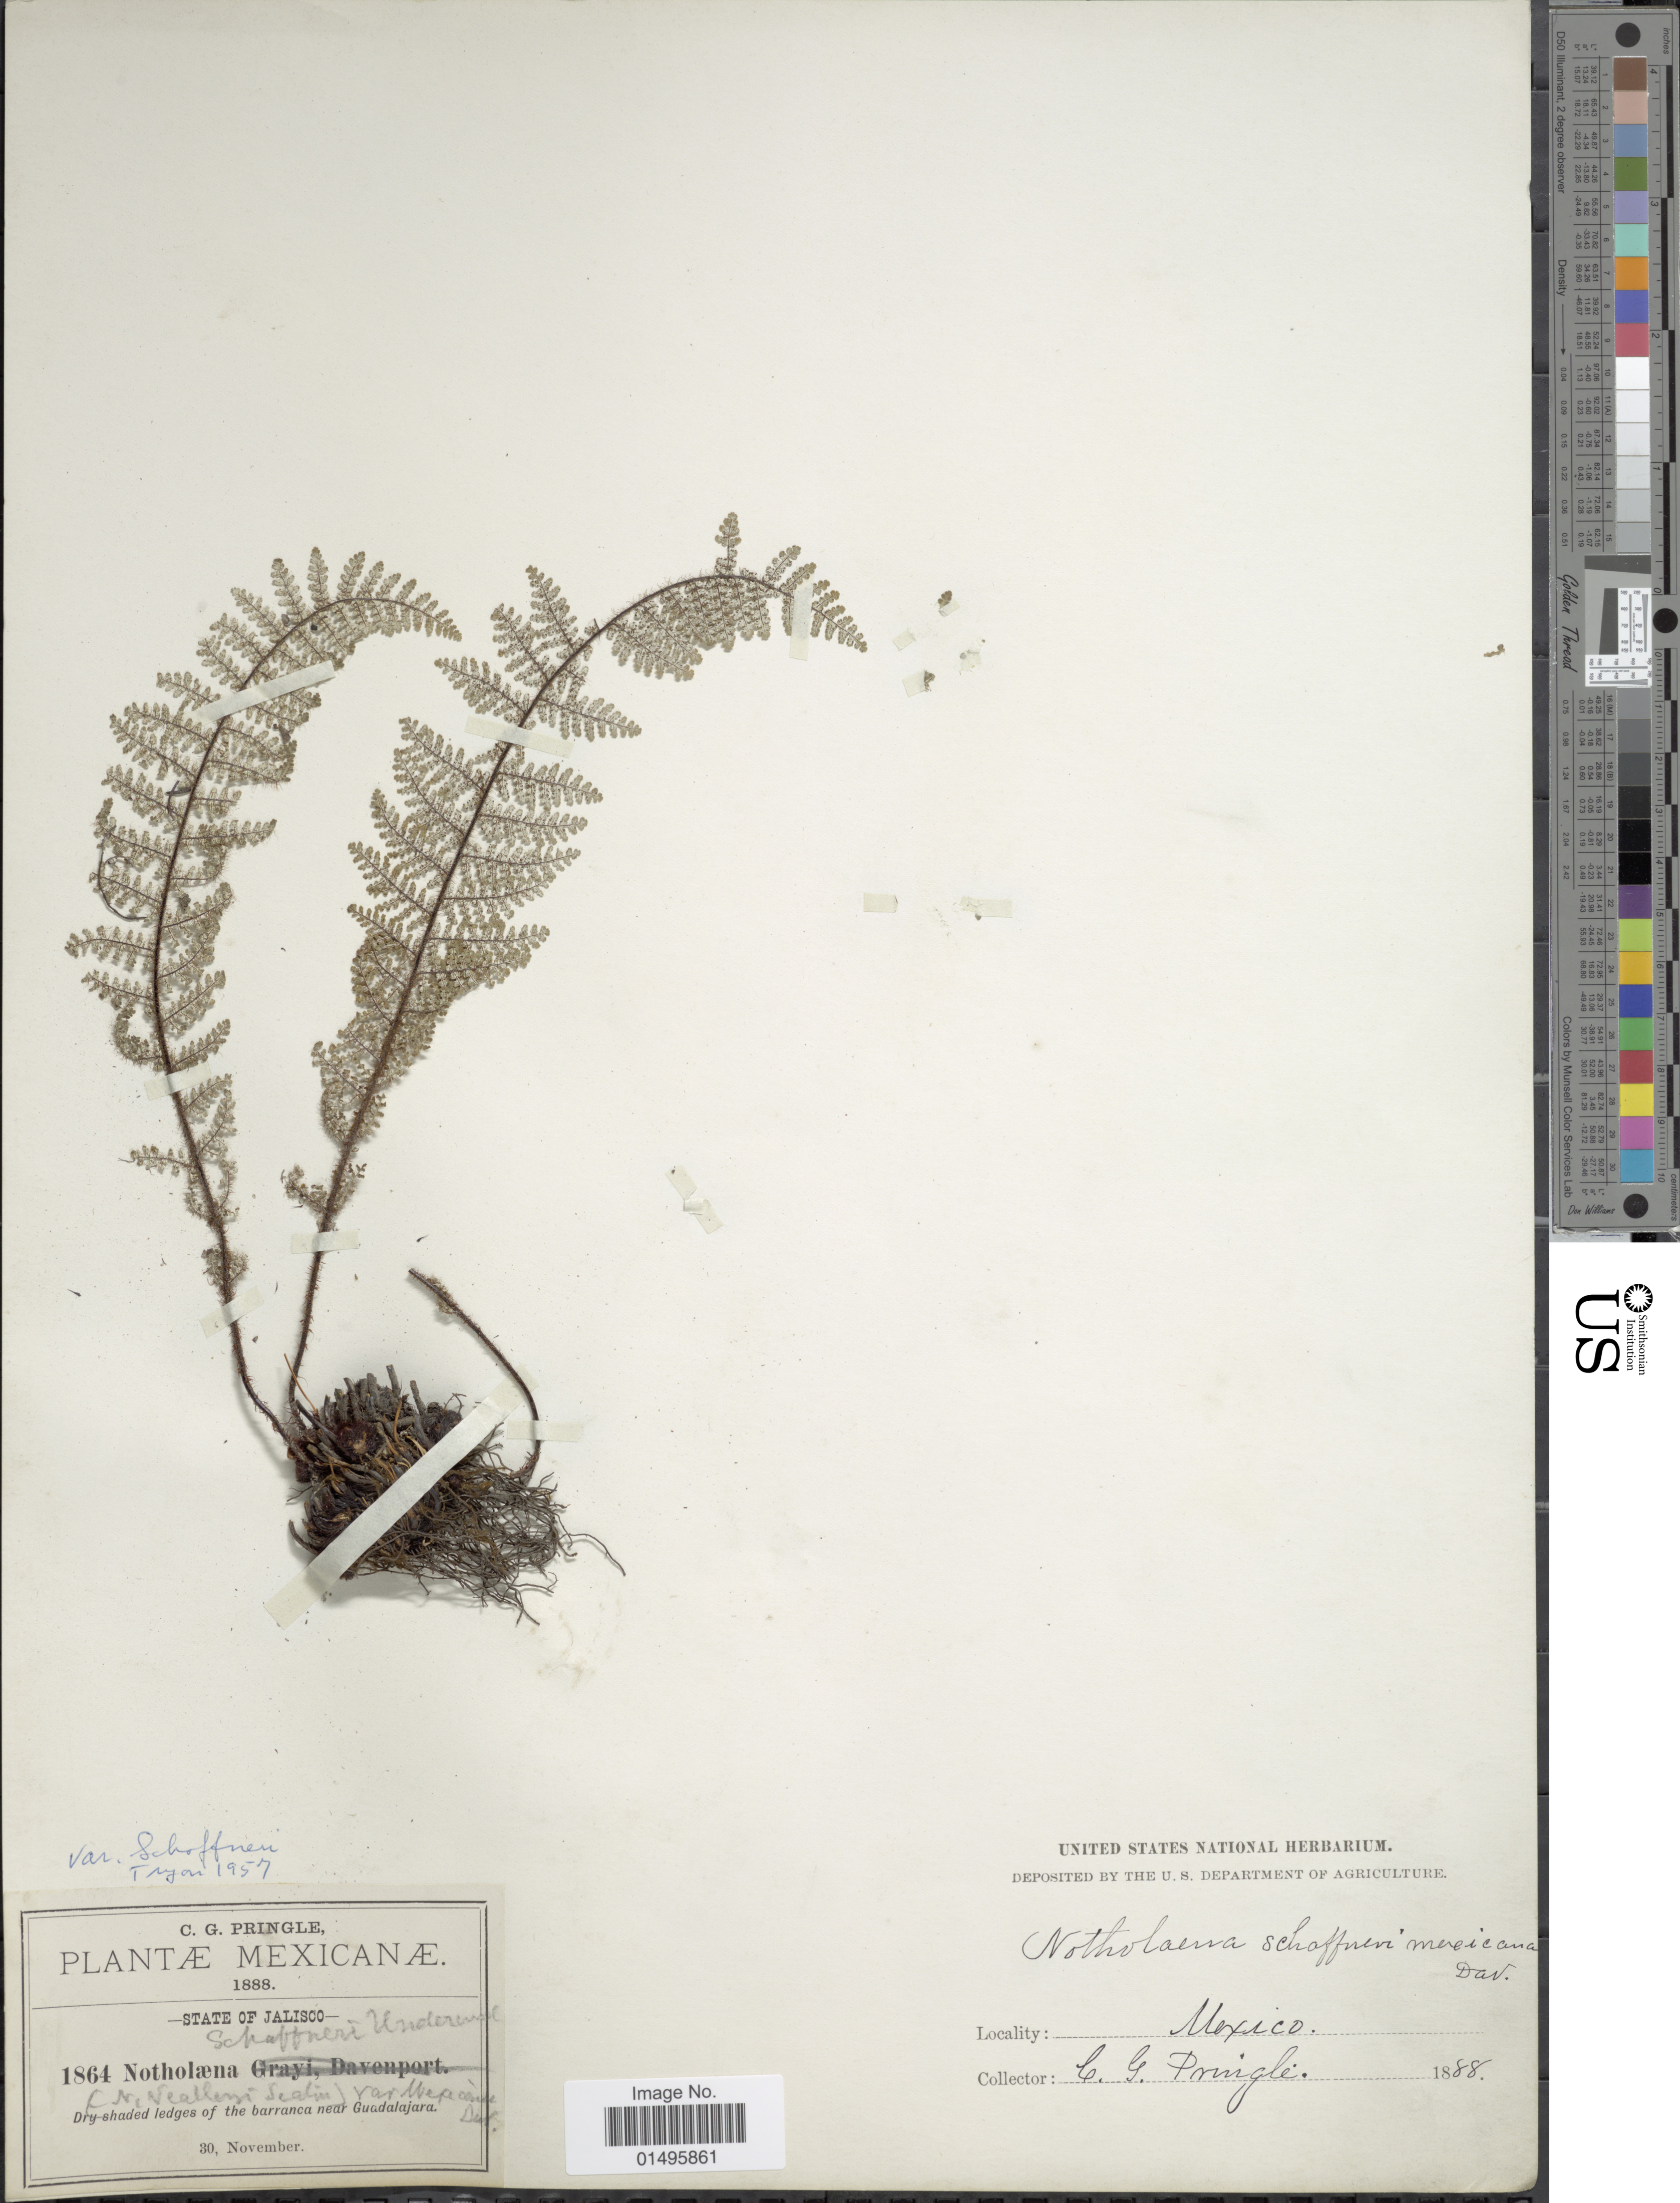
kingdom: Plantae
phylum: Tracheophyta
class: Polypodiopsida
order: Polypodiales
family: Pteridaceae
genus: Notholaena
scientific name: Notholaena schaffneri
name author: (E. Fourn.) Underw.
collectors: C. G. Pringle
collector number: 1864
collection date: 1888-11-30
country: Mexico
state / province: Jalisco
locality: Mexicanae, Dry shaded ledges, barranca near Guadalajara.